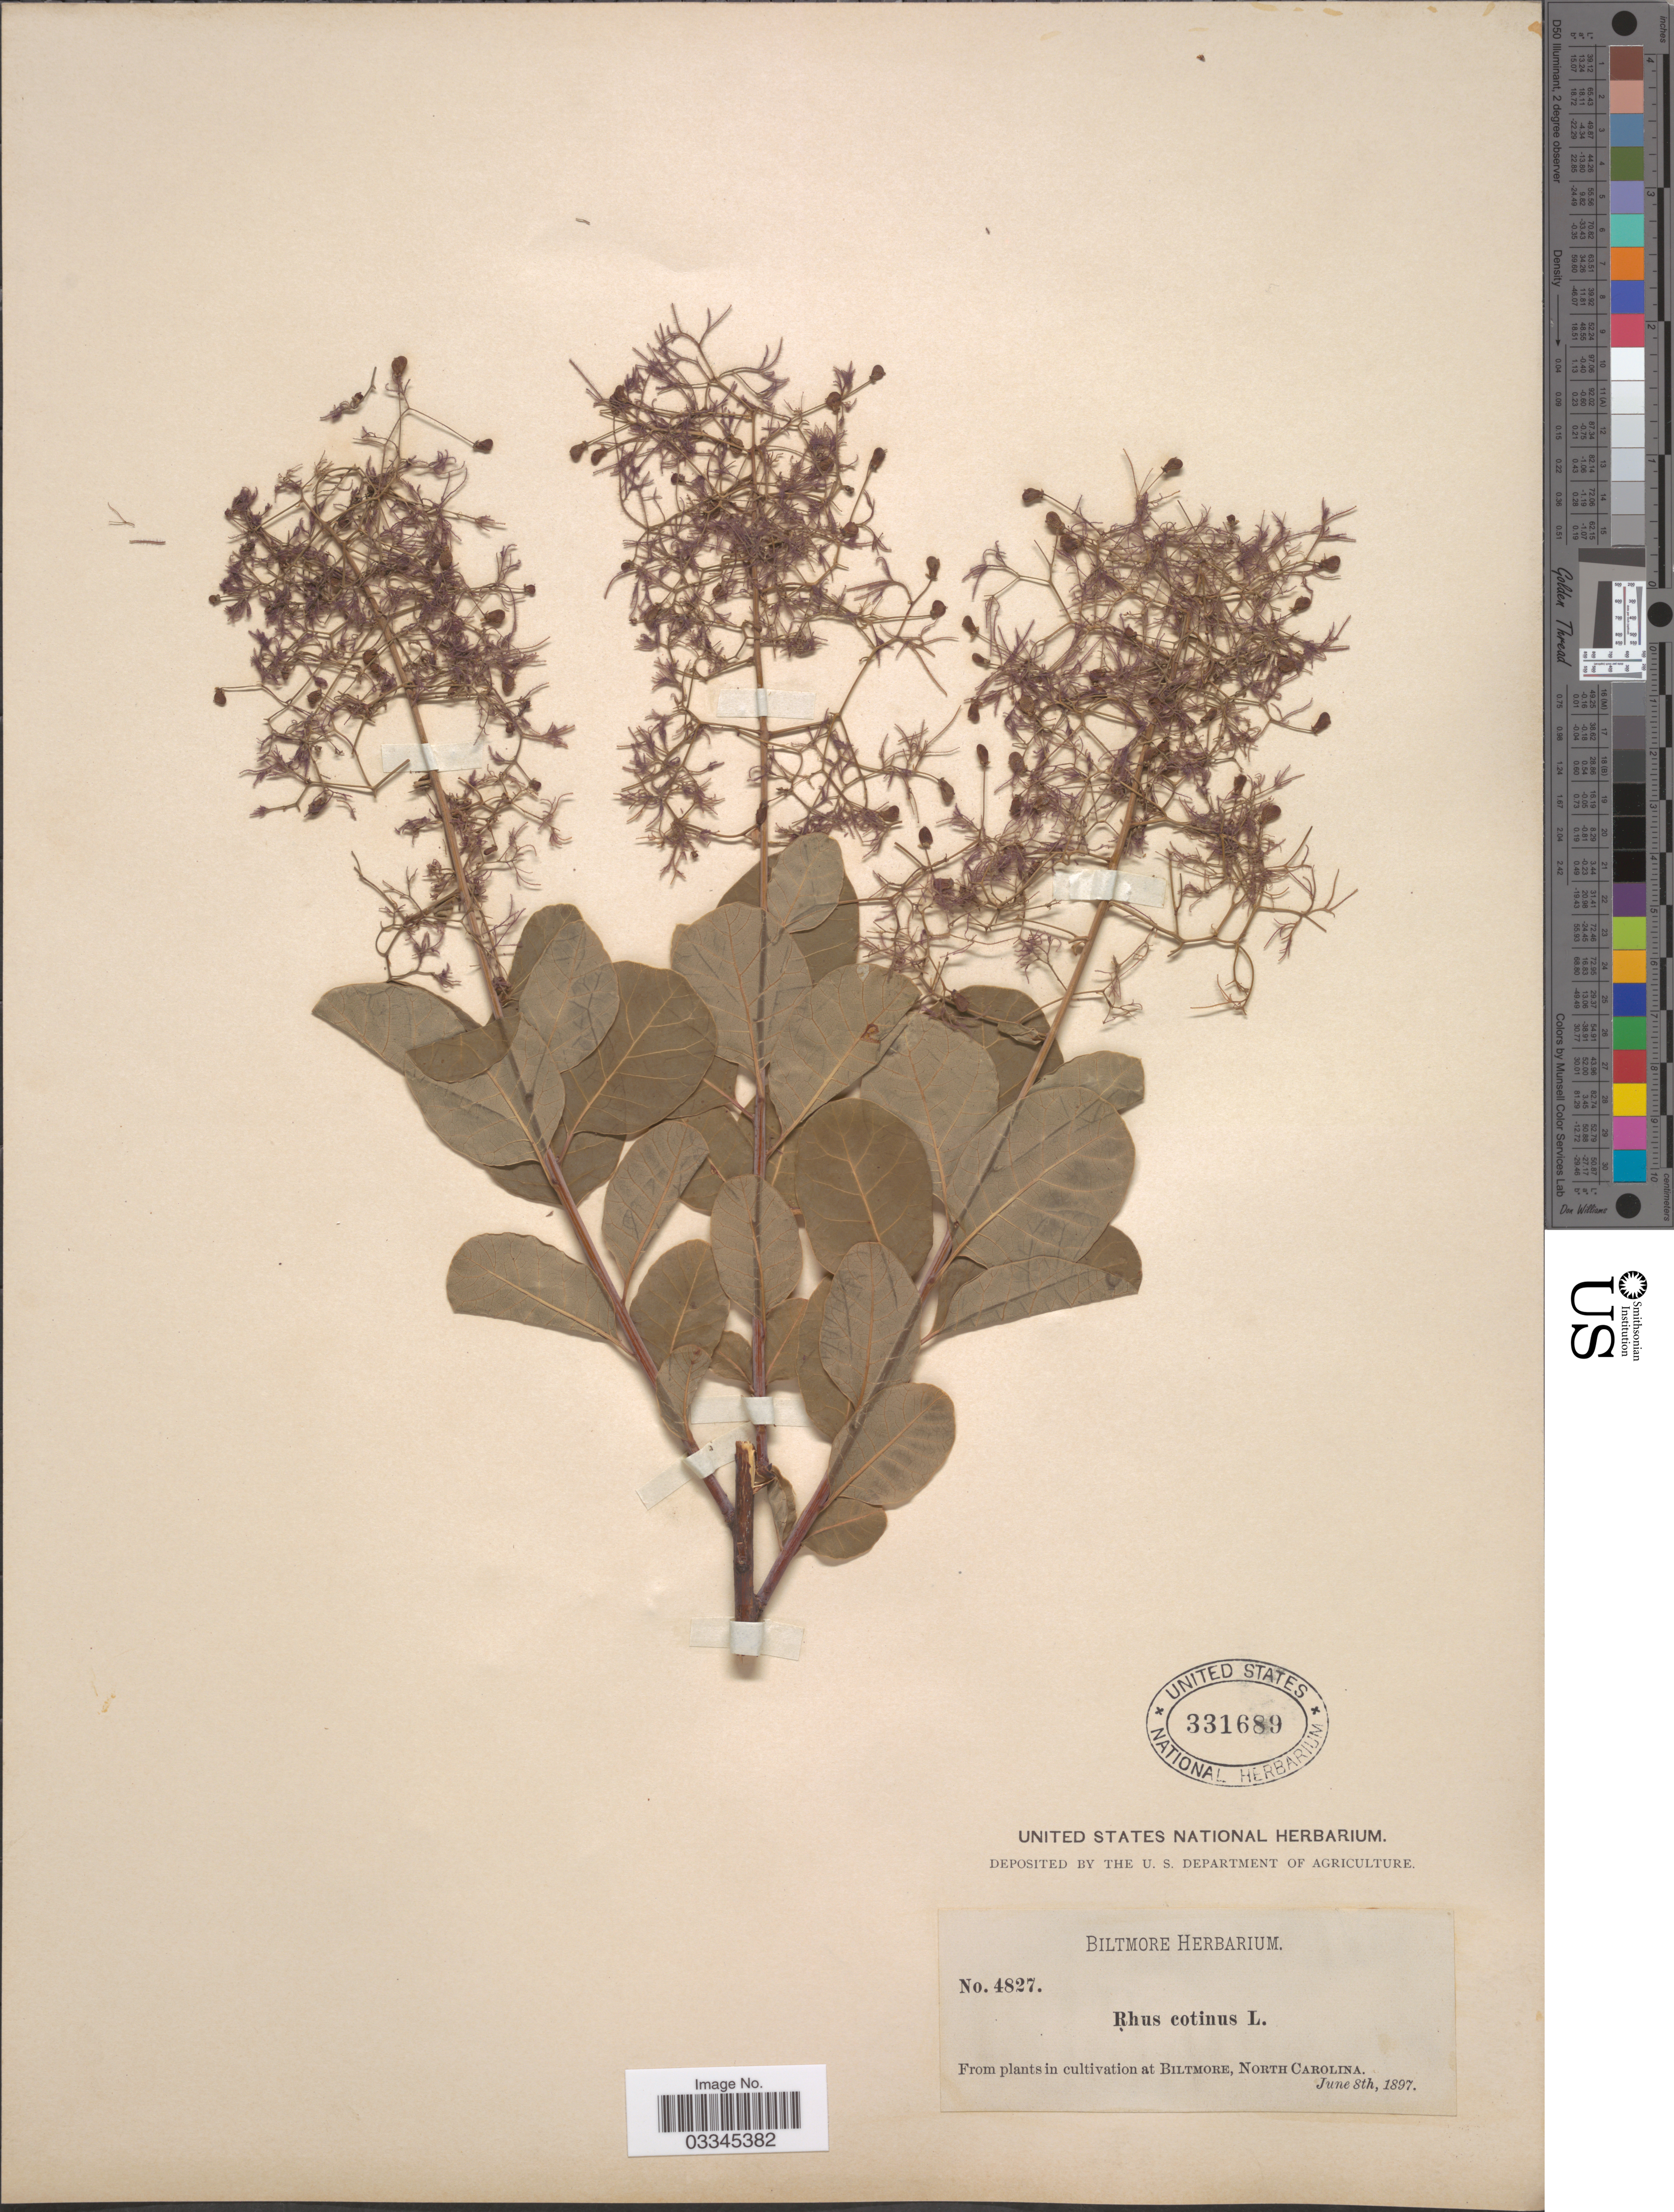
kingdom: Plantae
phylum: Tracheophyta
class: Magnoliopsida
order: Sapindales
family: Anacardiaceae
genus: Cotinus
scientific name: Cotinus coggygria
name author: Scop.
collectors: ex herb. Biltmore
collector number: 4827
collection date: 1897-06-08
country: United States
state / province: North Carolina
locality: In cultivation at Biltmore.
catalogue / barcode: US 331689